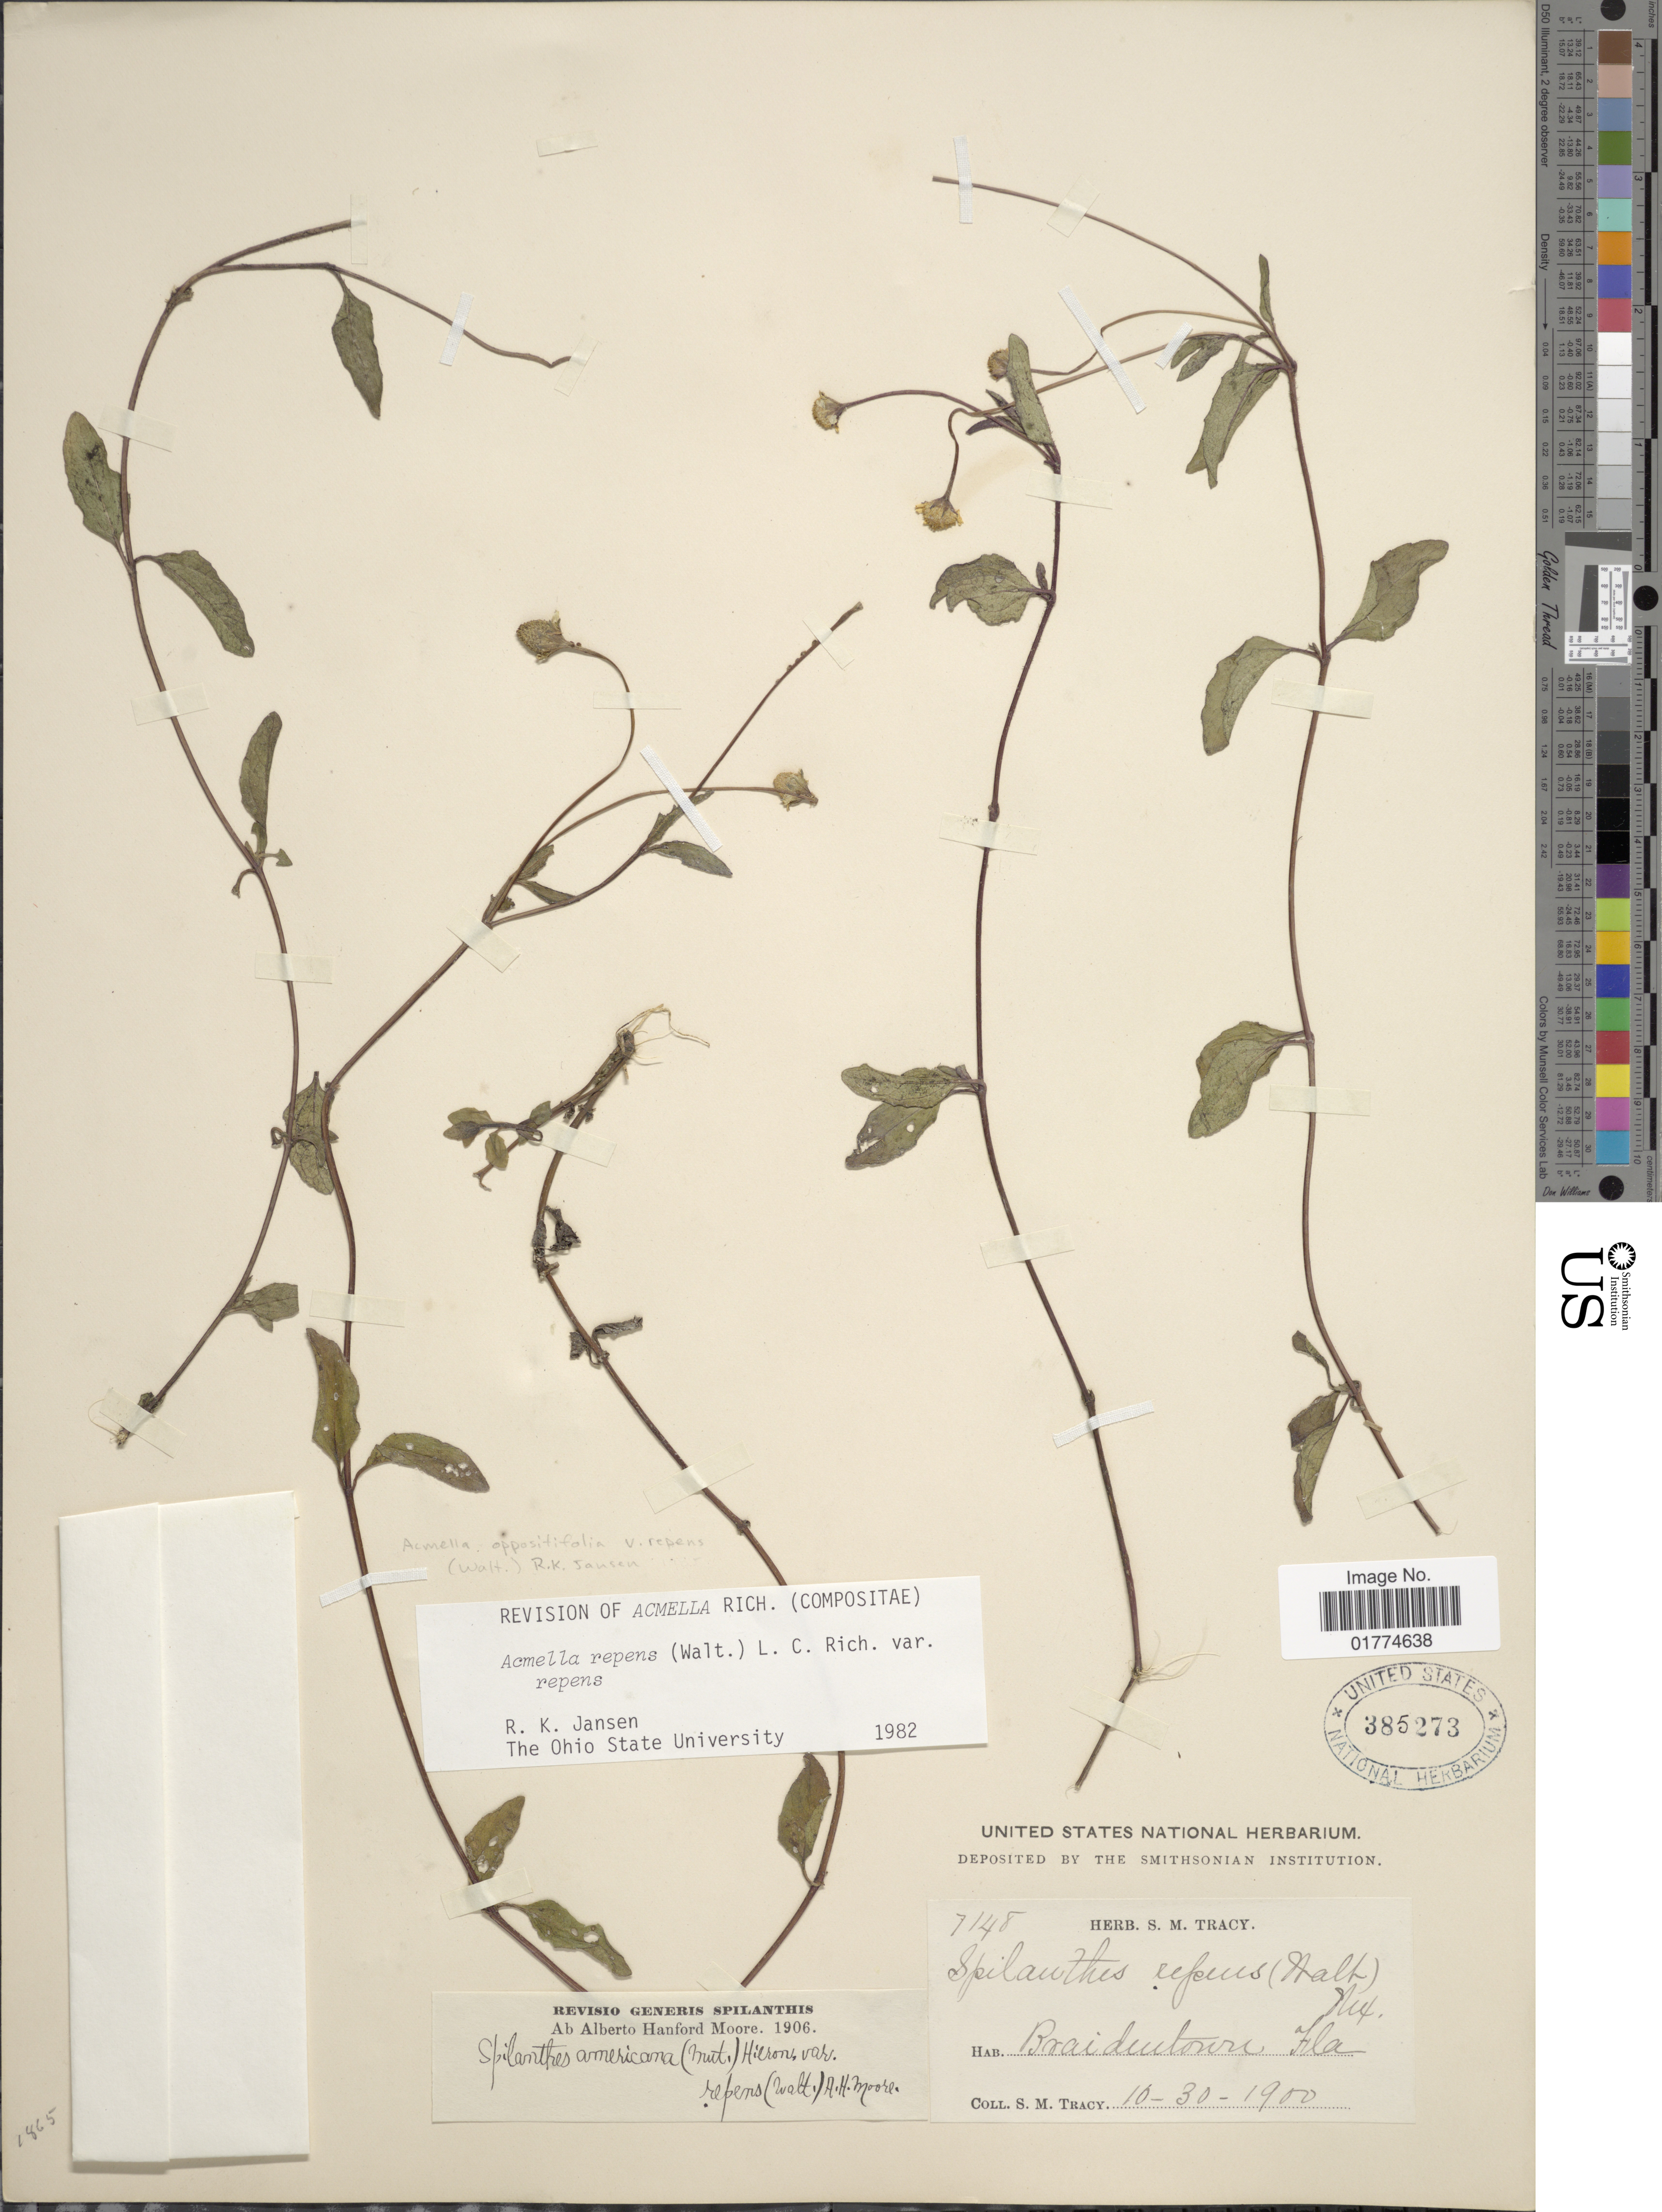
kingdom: Plantae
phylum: Tracheophyta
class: Magnoliopsida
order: Asterales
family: Asteraceae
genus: Acmella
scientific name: Acmella oppositifolia var. repens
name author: (Walter) R.K. Jansen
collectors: S. M. Tracy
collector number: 7148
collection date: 1900-10-30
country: United States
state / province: Florida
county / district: Manatee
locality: Braidentown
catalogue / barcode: US 385273